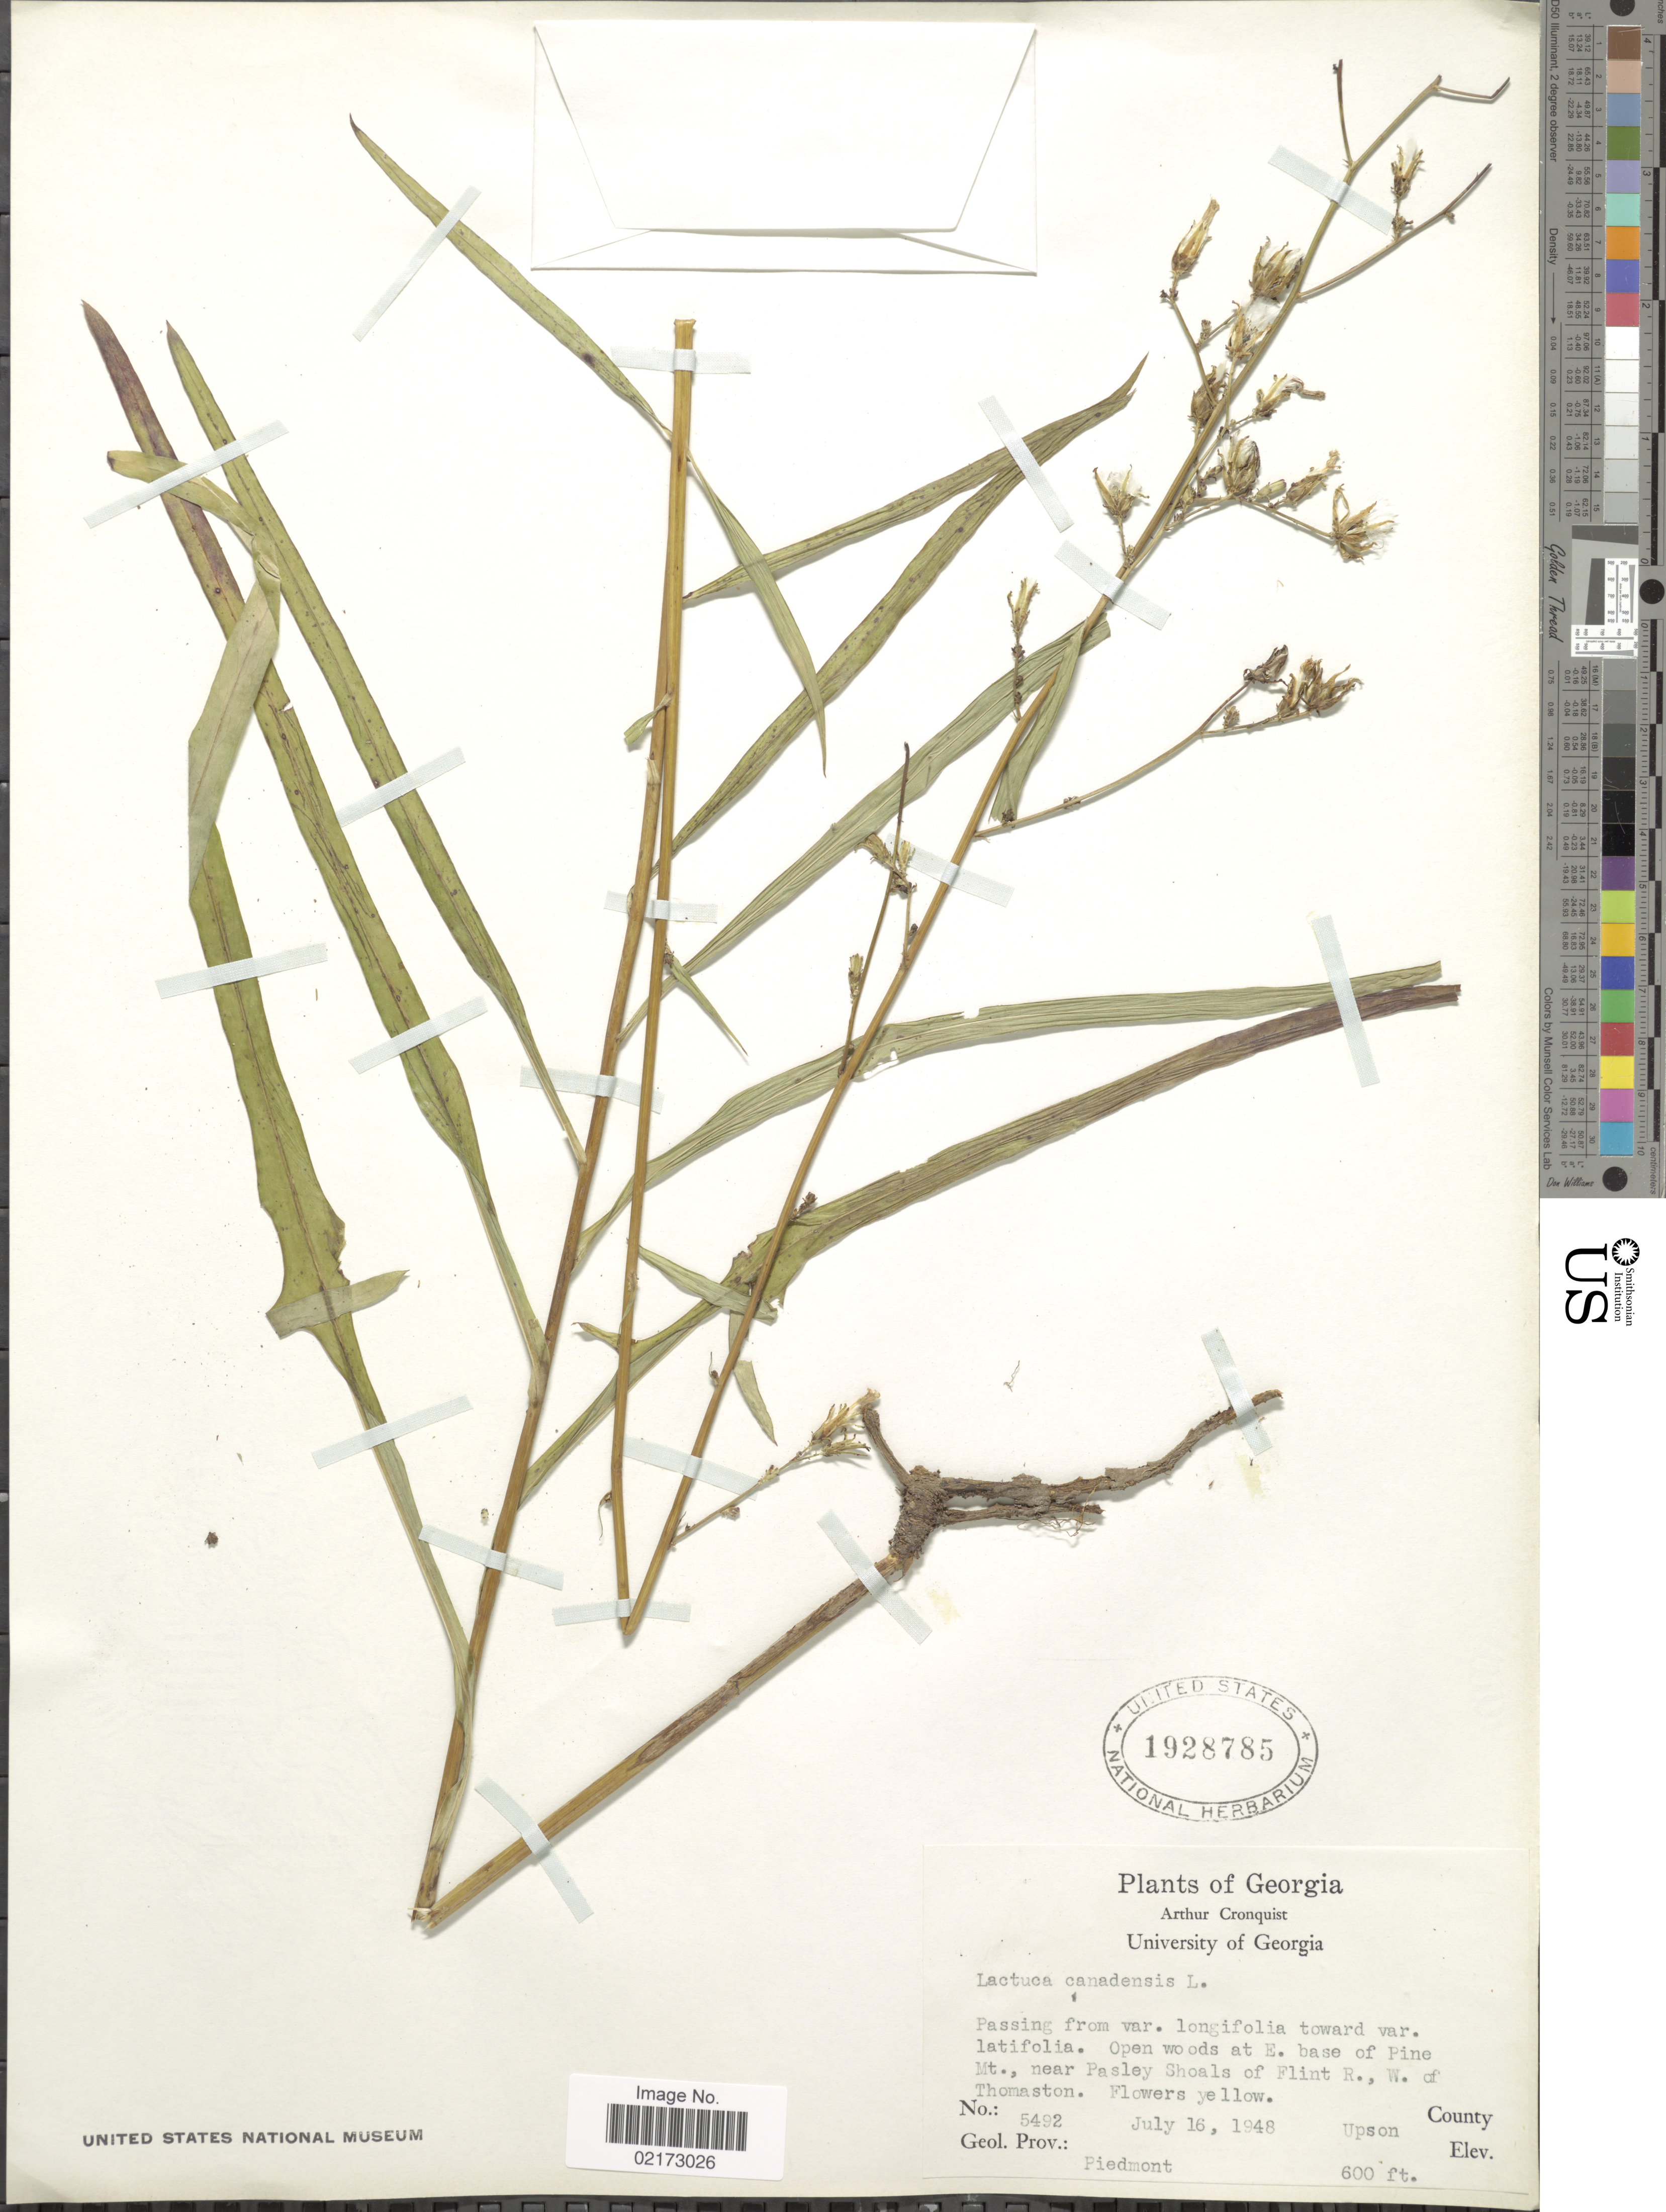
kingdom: Plantae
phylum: Tracheophyta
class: Magnoliopsida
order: Asterales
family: Asteraceae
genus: Lactuca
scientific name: Lactuca canadensis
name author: L.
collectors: A. J. Cronquist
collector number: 5492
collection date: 1948-07-16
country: United States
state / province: Georgia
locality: E base of Pine Mt., near Pasley Shoals of Flint R., W. of Thomaston, Upson County, Piedmont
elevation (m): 183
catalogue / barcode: US 1928785